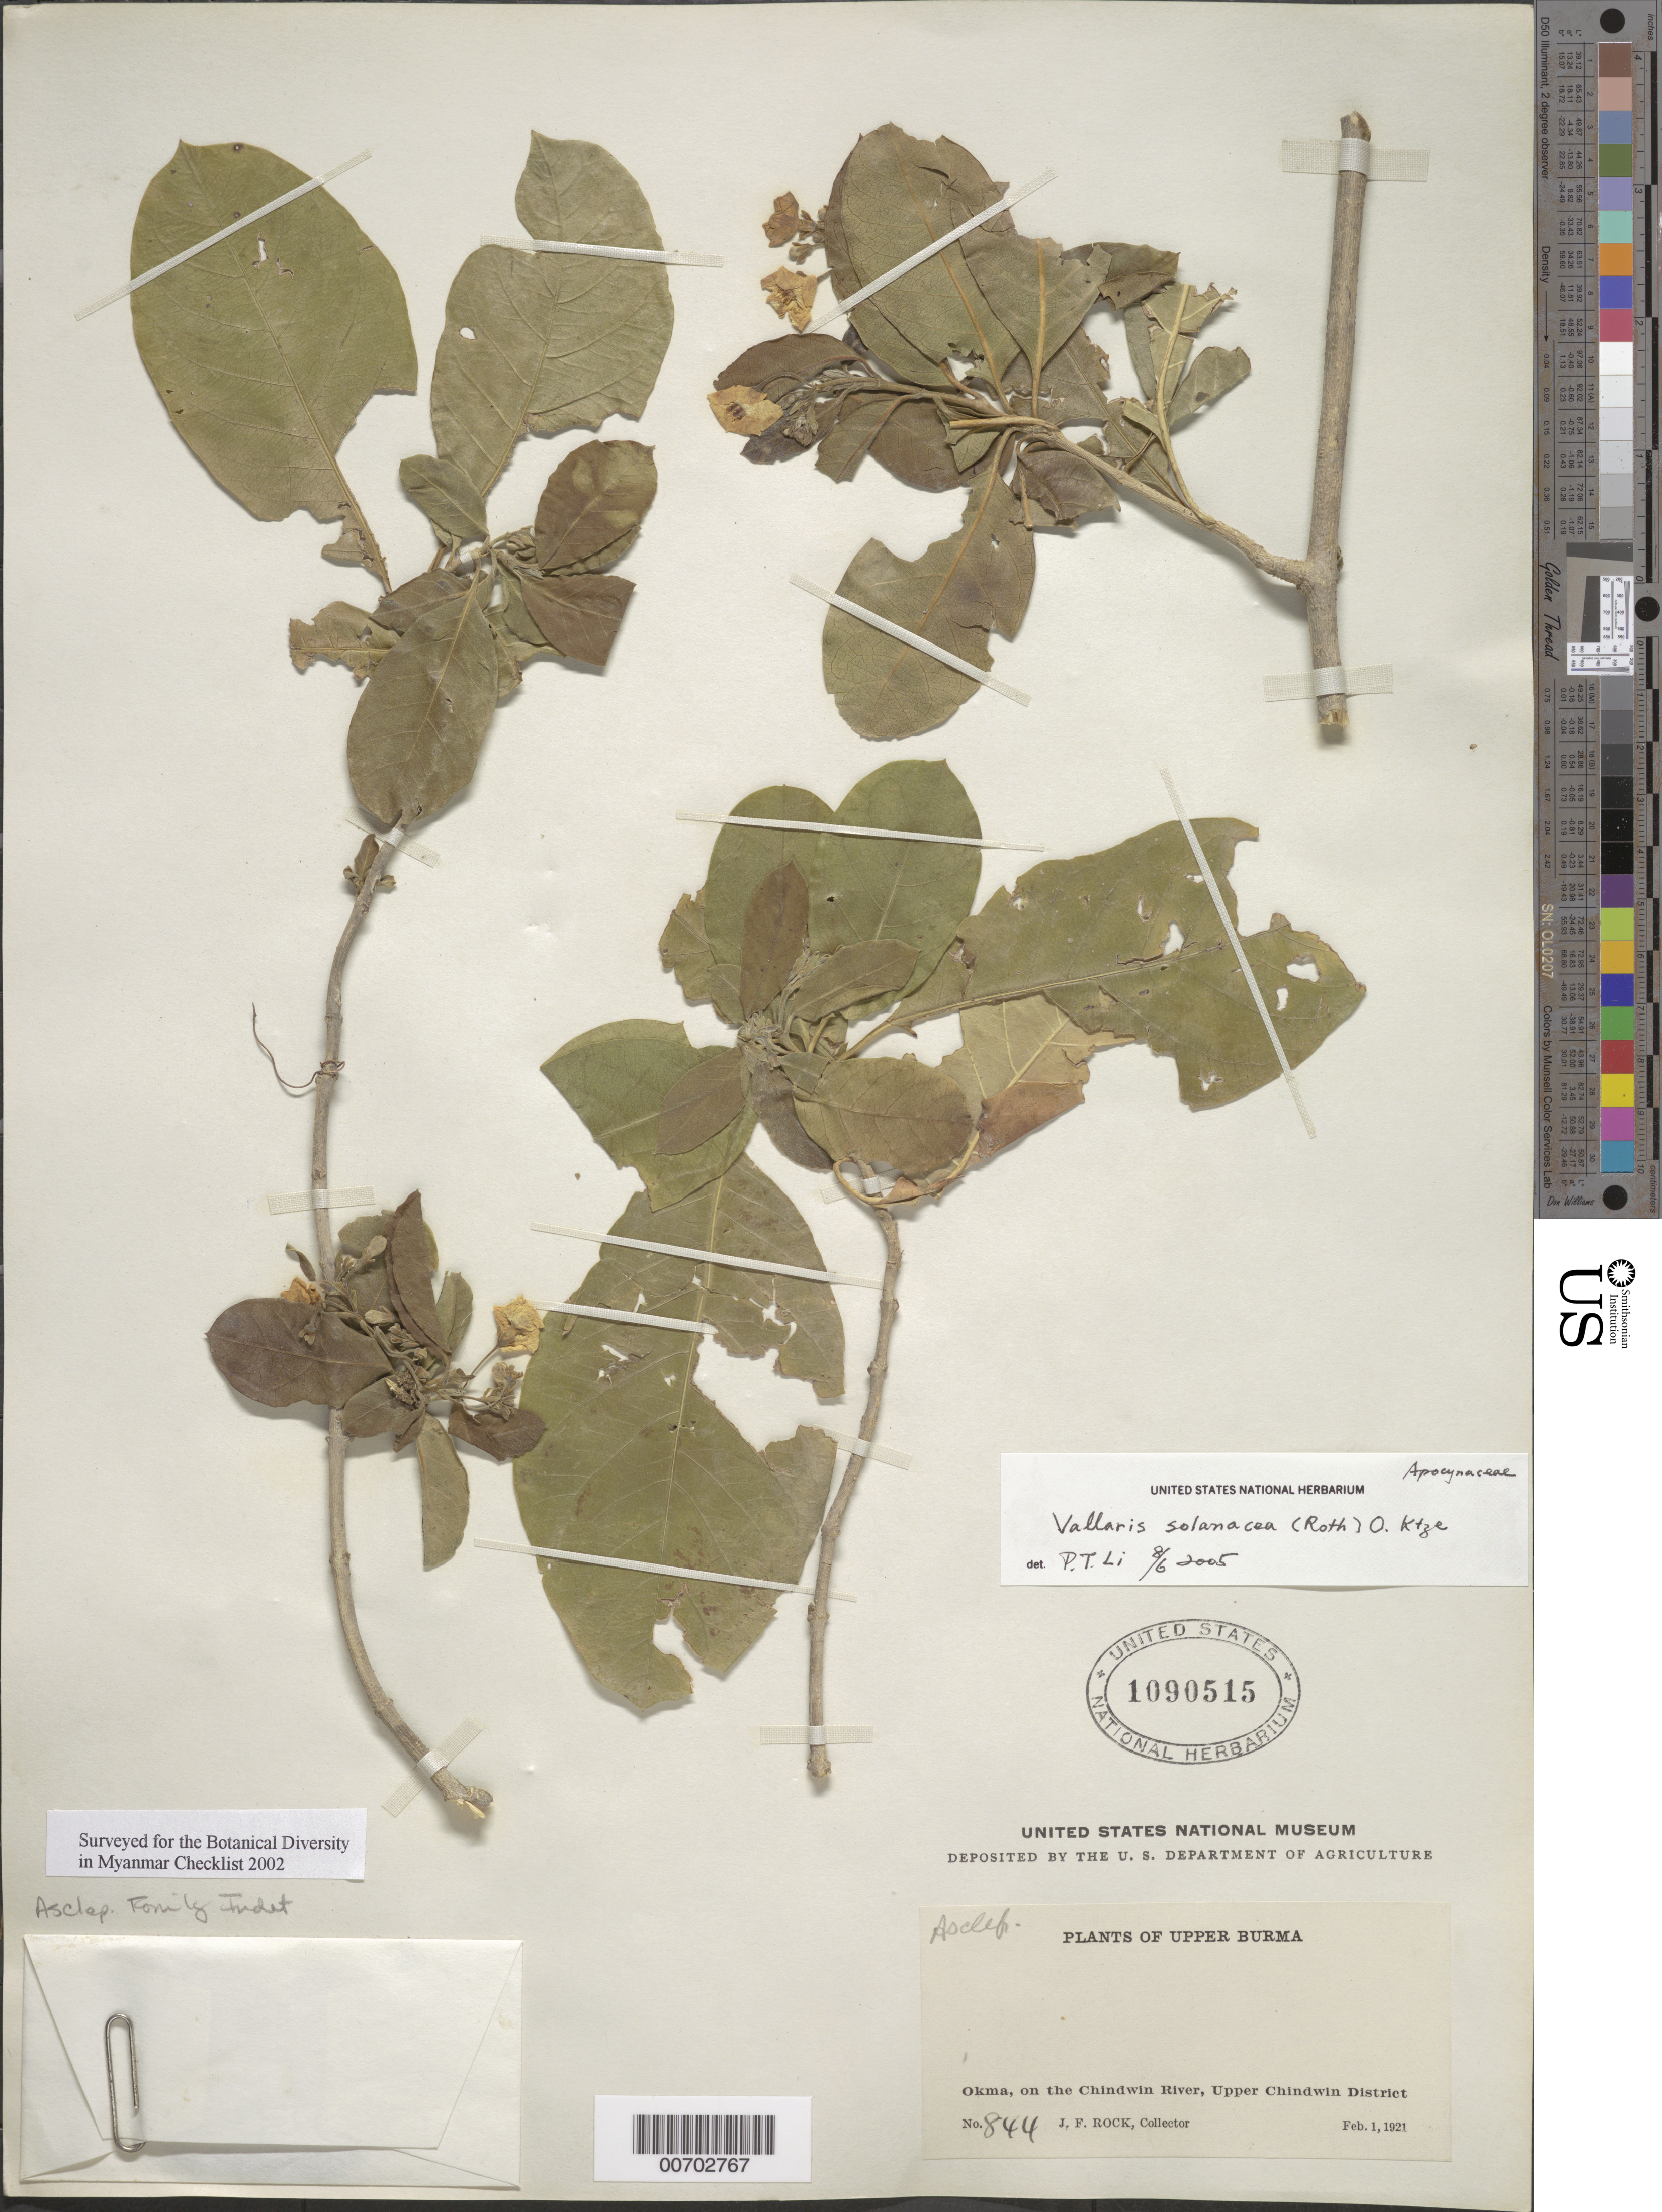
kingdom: Plantae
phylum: Tracheophyta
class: Magnoliopsida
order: Gentianales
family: Apocynaceae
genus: Matelea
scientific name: Matelea stenopetala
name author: Sandwith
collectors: J. F. Rock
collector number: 844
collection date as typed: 01 Feb 1921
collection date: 1921-02-01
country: Myanmar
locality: Upper Chindwin Dist., Okma, Chindwin R.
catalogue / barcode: US 1090515